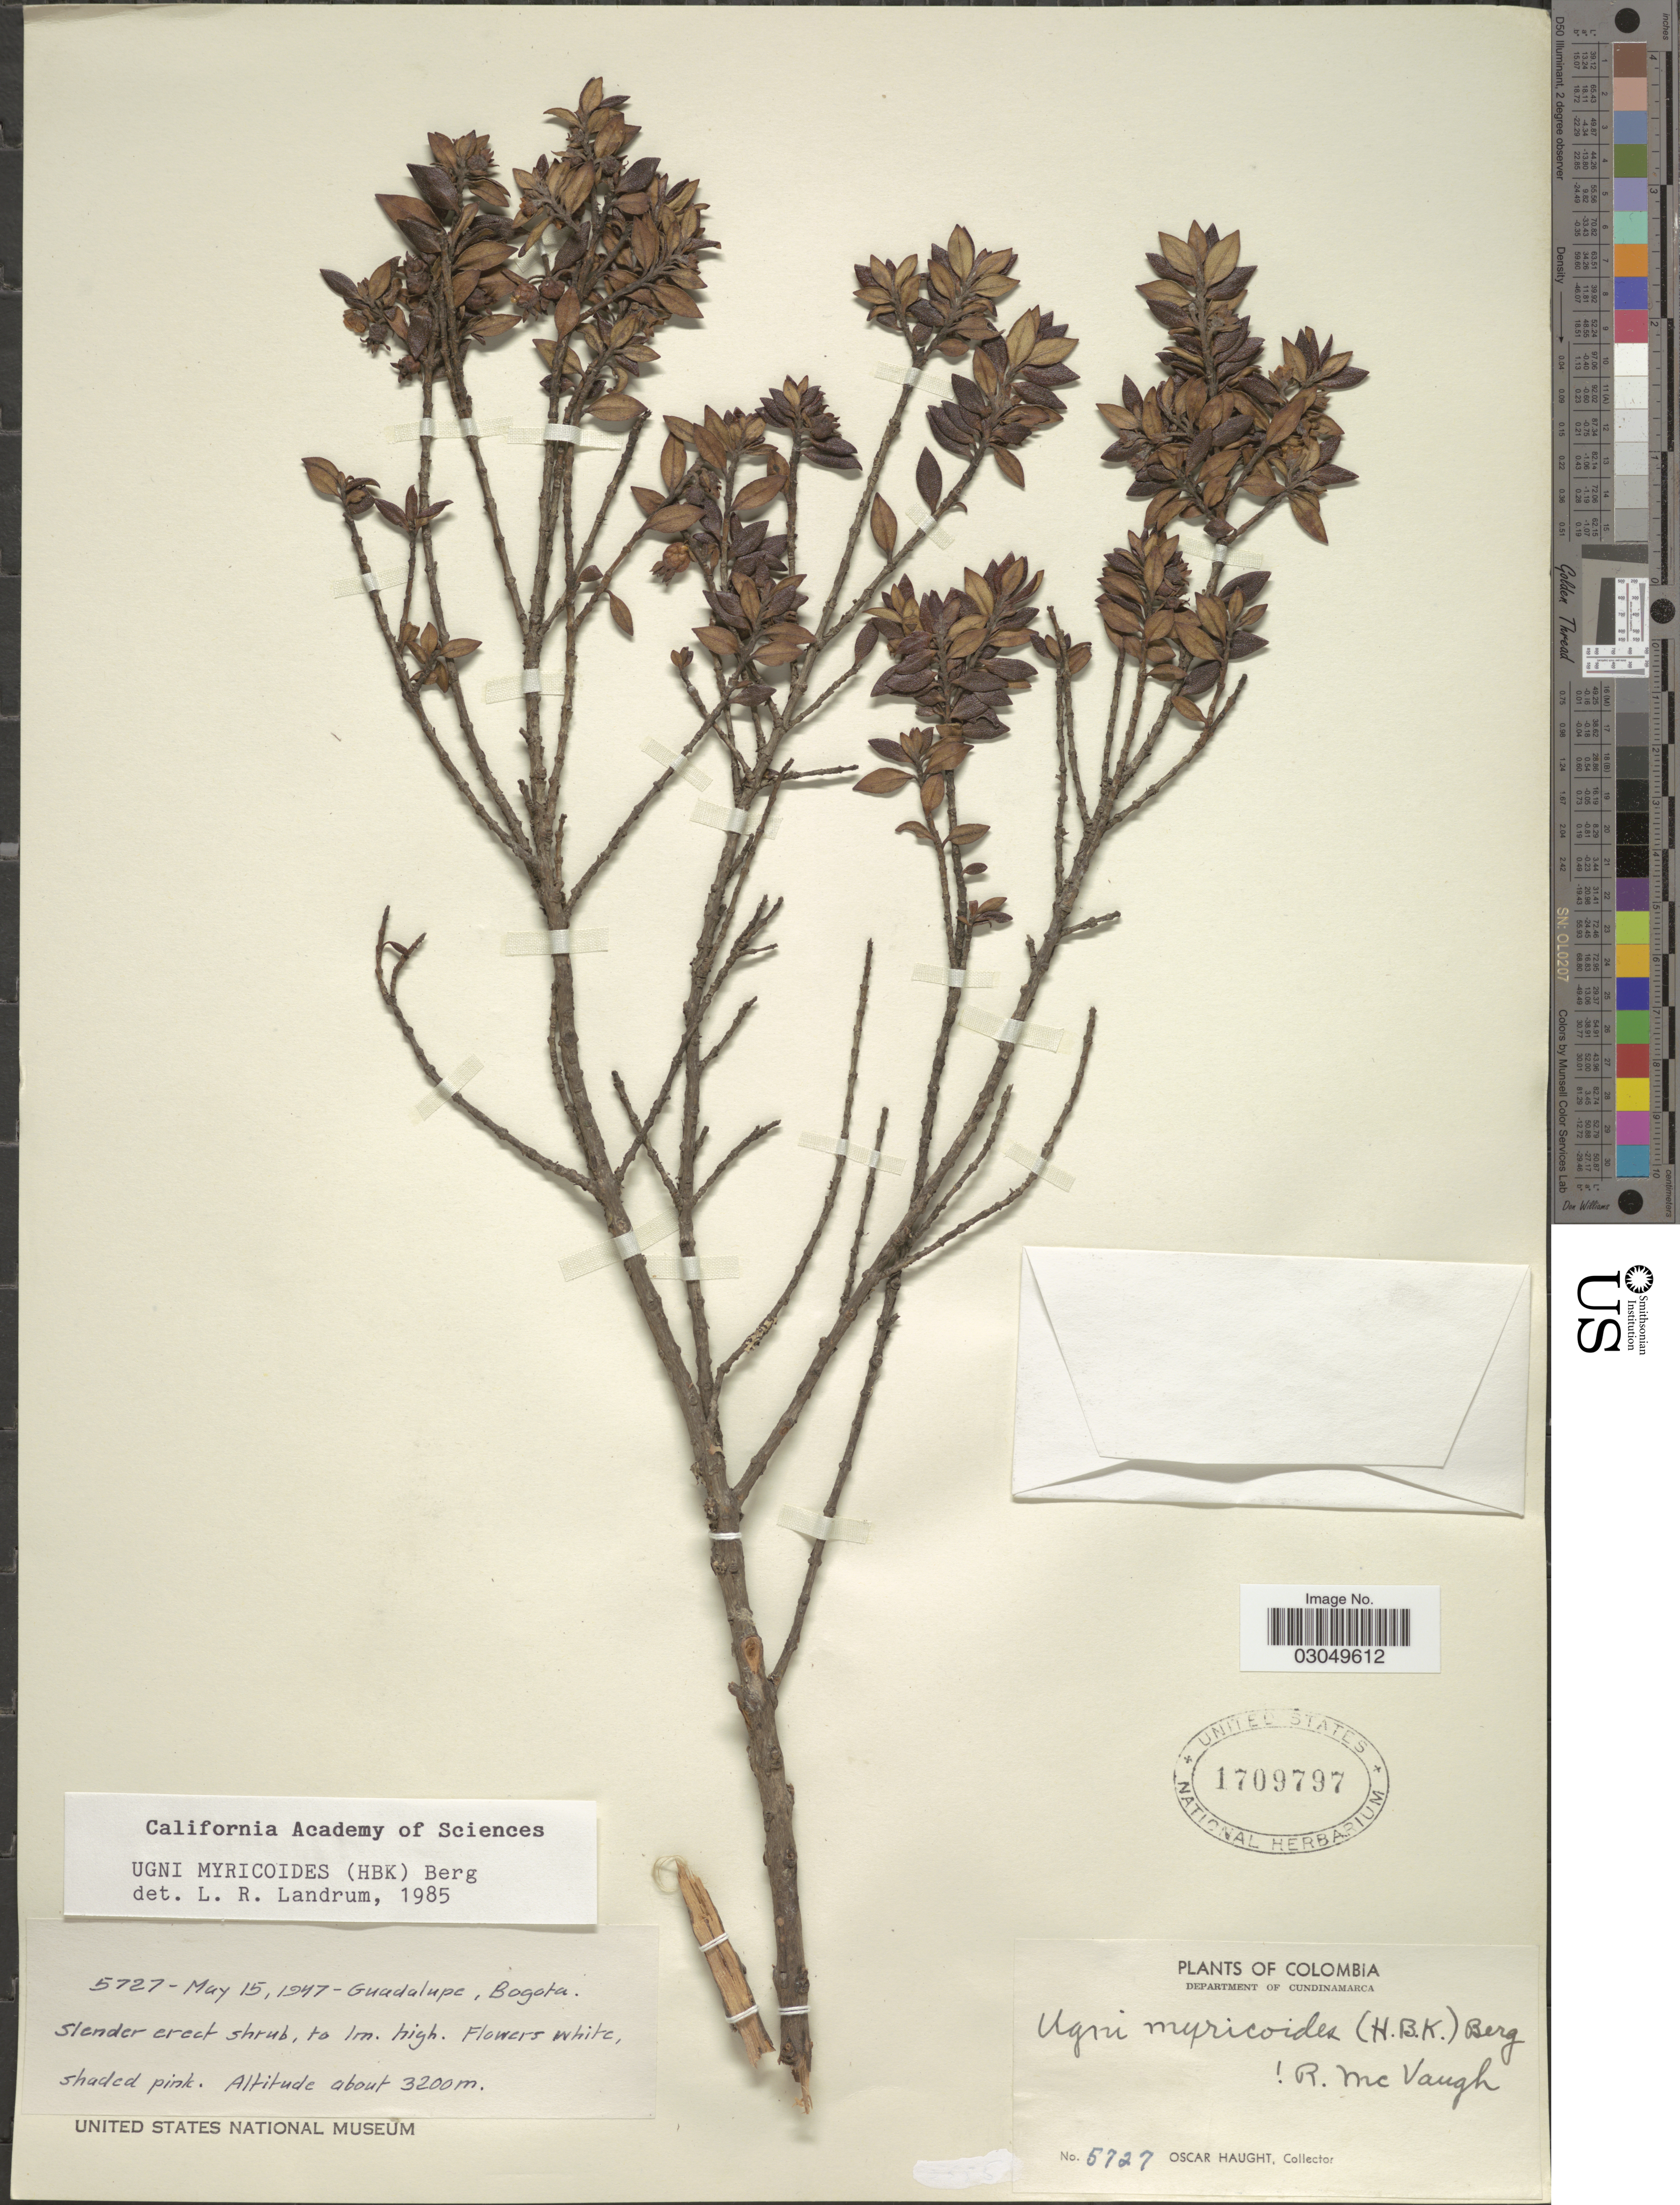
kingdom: Plantae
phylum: Tracheophyta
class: Magnoliopsida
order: Myrtales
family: Myrtaceae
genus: Ugni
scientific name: Ugni myricoides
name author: (Kunth) O. Berg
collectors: O. L. Haught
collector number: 5727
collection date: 1947-05-15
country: Colombia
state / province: Cundinamarca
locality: Department of Cundinamarca, Guadalupe, Bogota.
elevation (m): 3200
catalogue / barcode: US 1709797